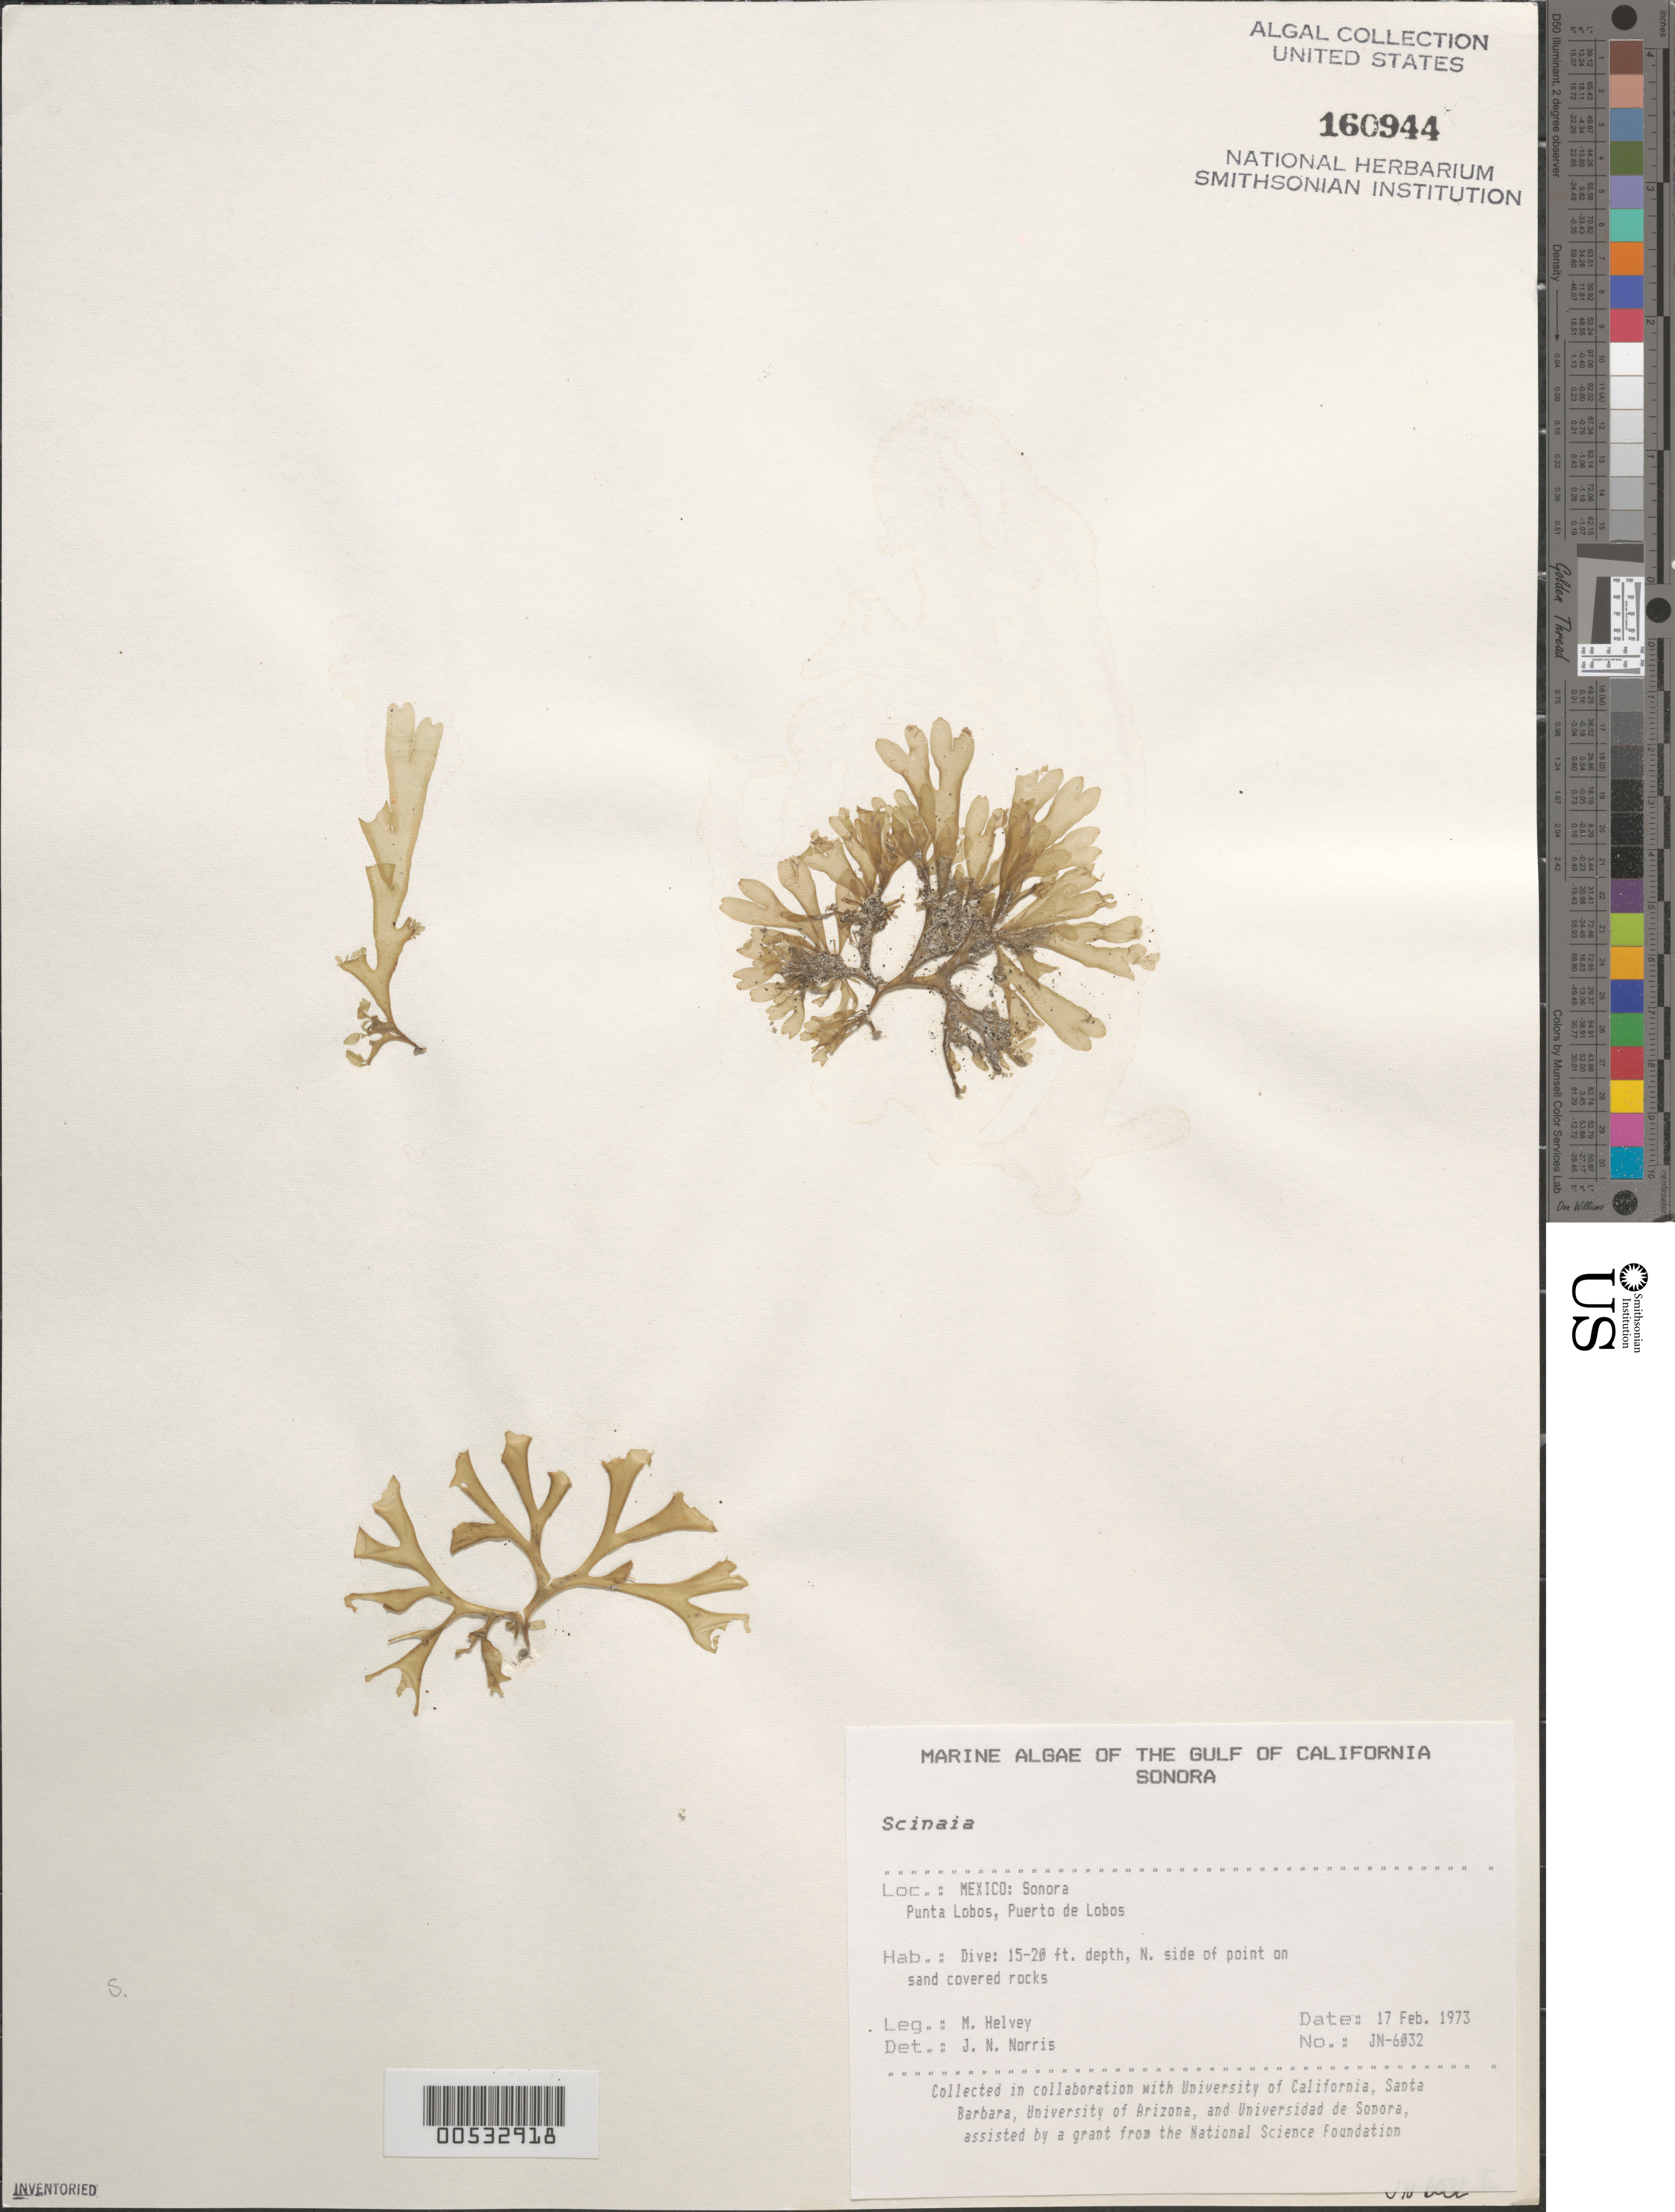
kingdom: Plantae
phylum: Rhodophyta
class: Florideophyceae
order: Nemaliales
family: Scinaiaceae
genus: Scinaia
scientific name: Scinaia sp.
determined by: Norris, James N.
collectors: M. Helvey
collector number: JN-6032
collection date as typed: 17 Feb 1973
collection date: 1973-02-17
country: Mexico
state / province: Sonora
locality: Punta lobos, puerto de lobos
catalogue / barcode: US 160944